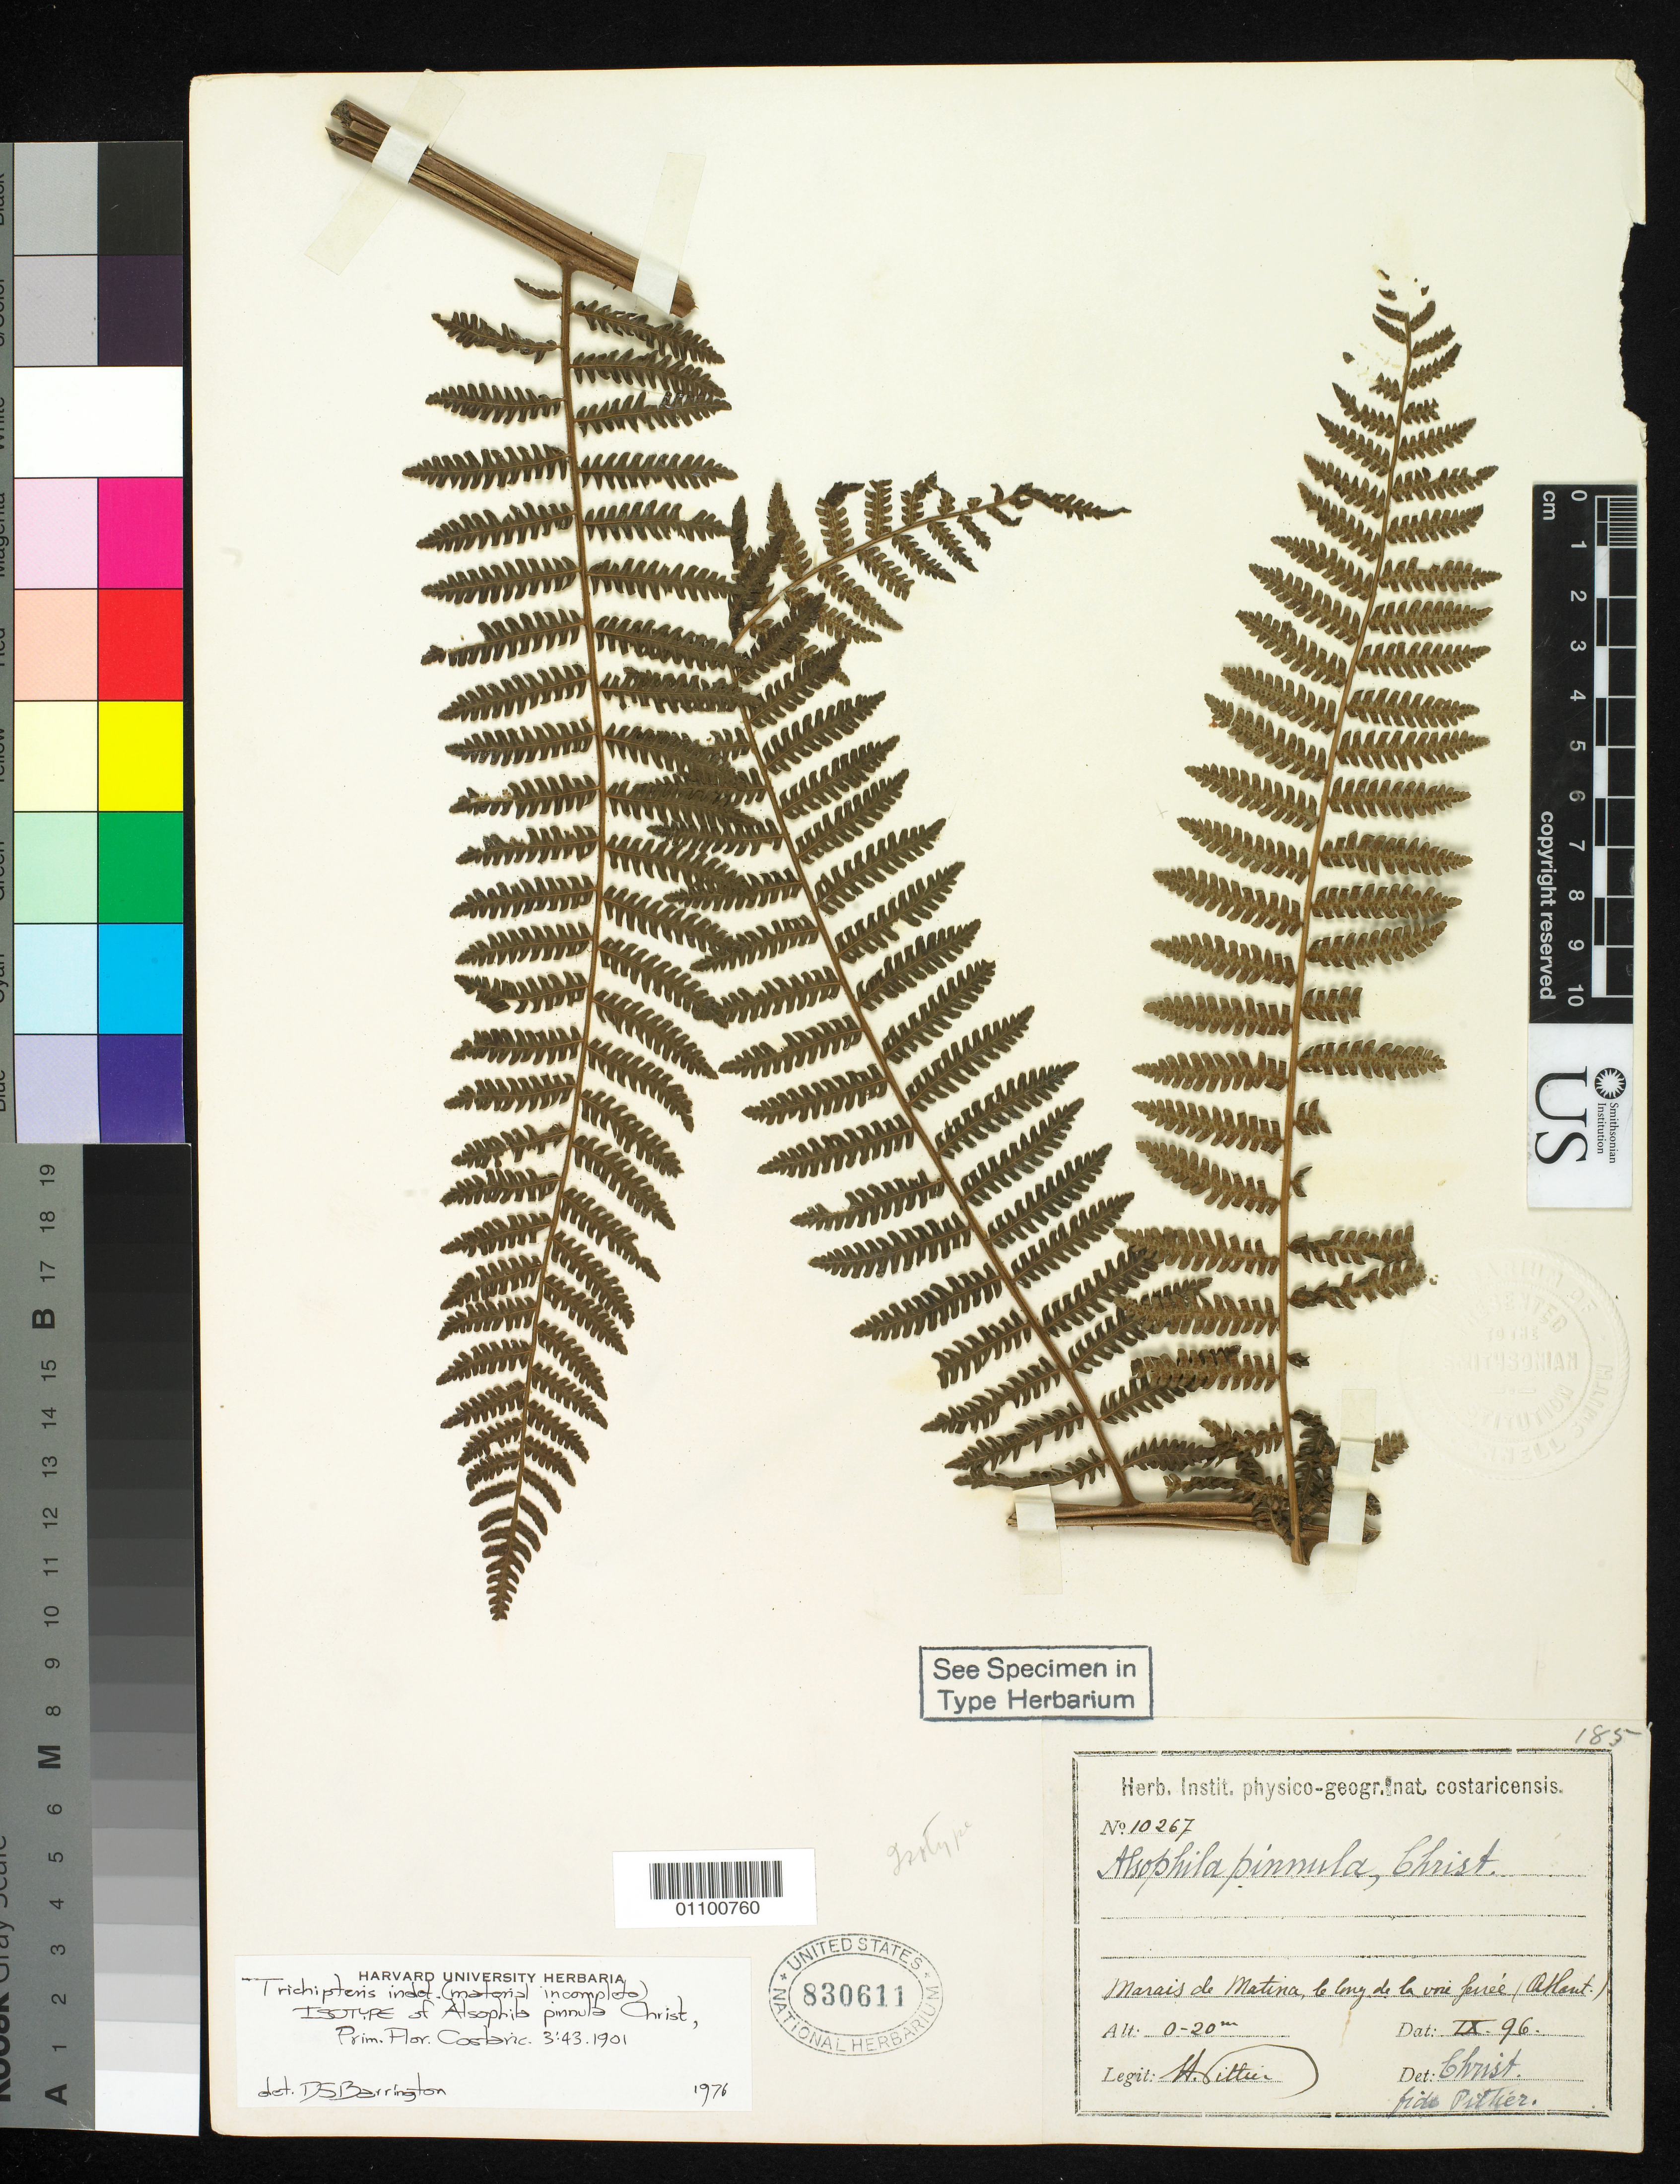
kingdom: Plantae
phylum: Tracheophyta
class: Polypodiopsida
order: Cyatheales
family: Cyatheaceae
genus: Alsophila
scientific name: Alsophila pinnula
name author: Christ in Pittier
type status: Isotype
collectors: H. F. Pittier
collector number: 10267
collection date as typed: Sep 1896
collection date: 1896-09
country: Costa Rica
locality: Marais de Matina.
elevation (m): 0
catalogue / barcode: US 830611